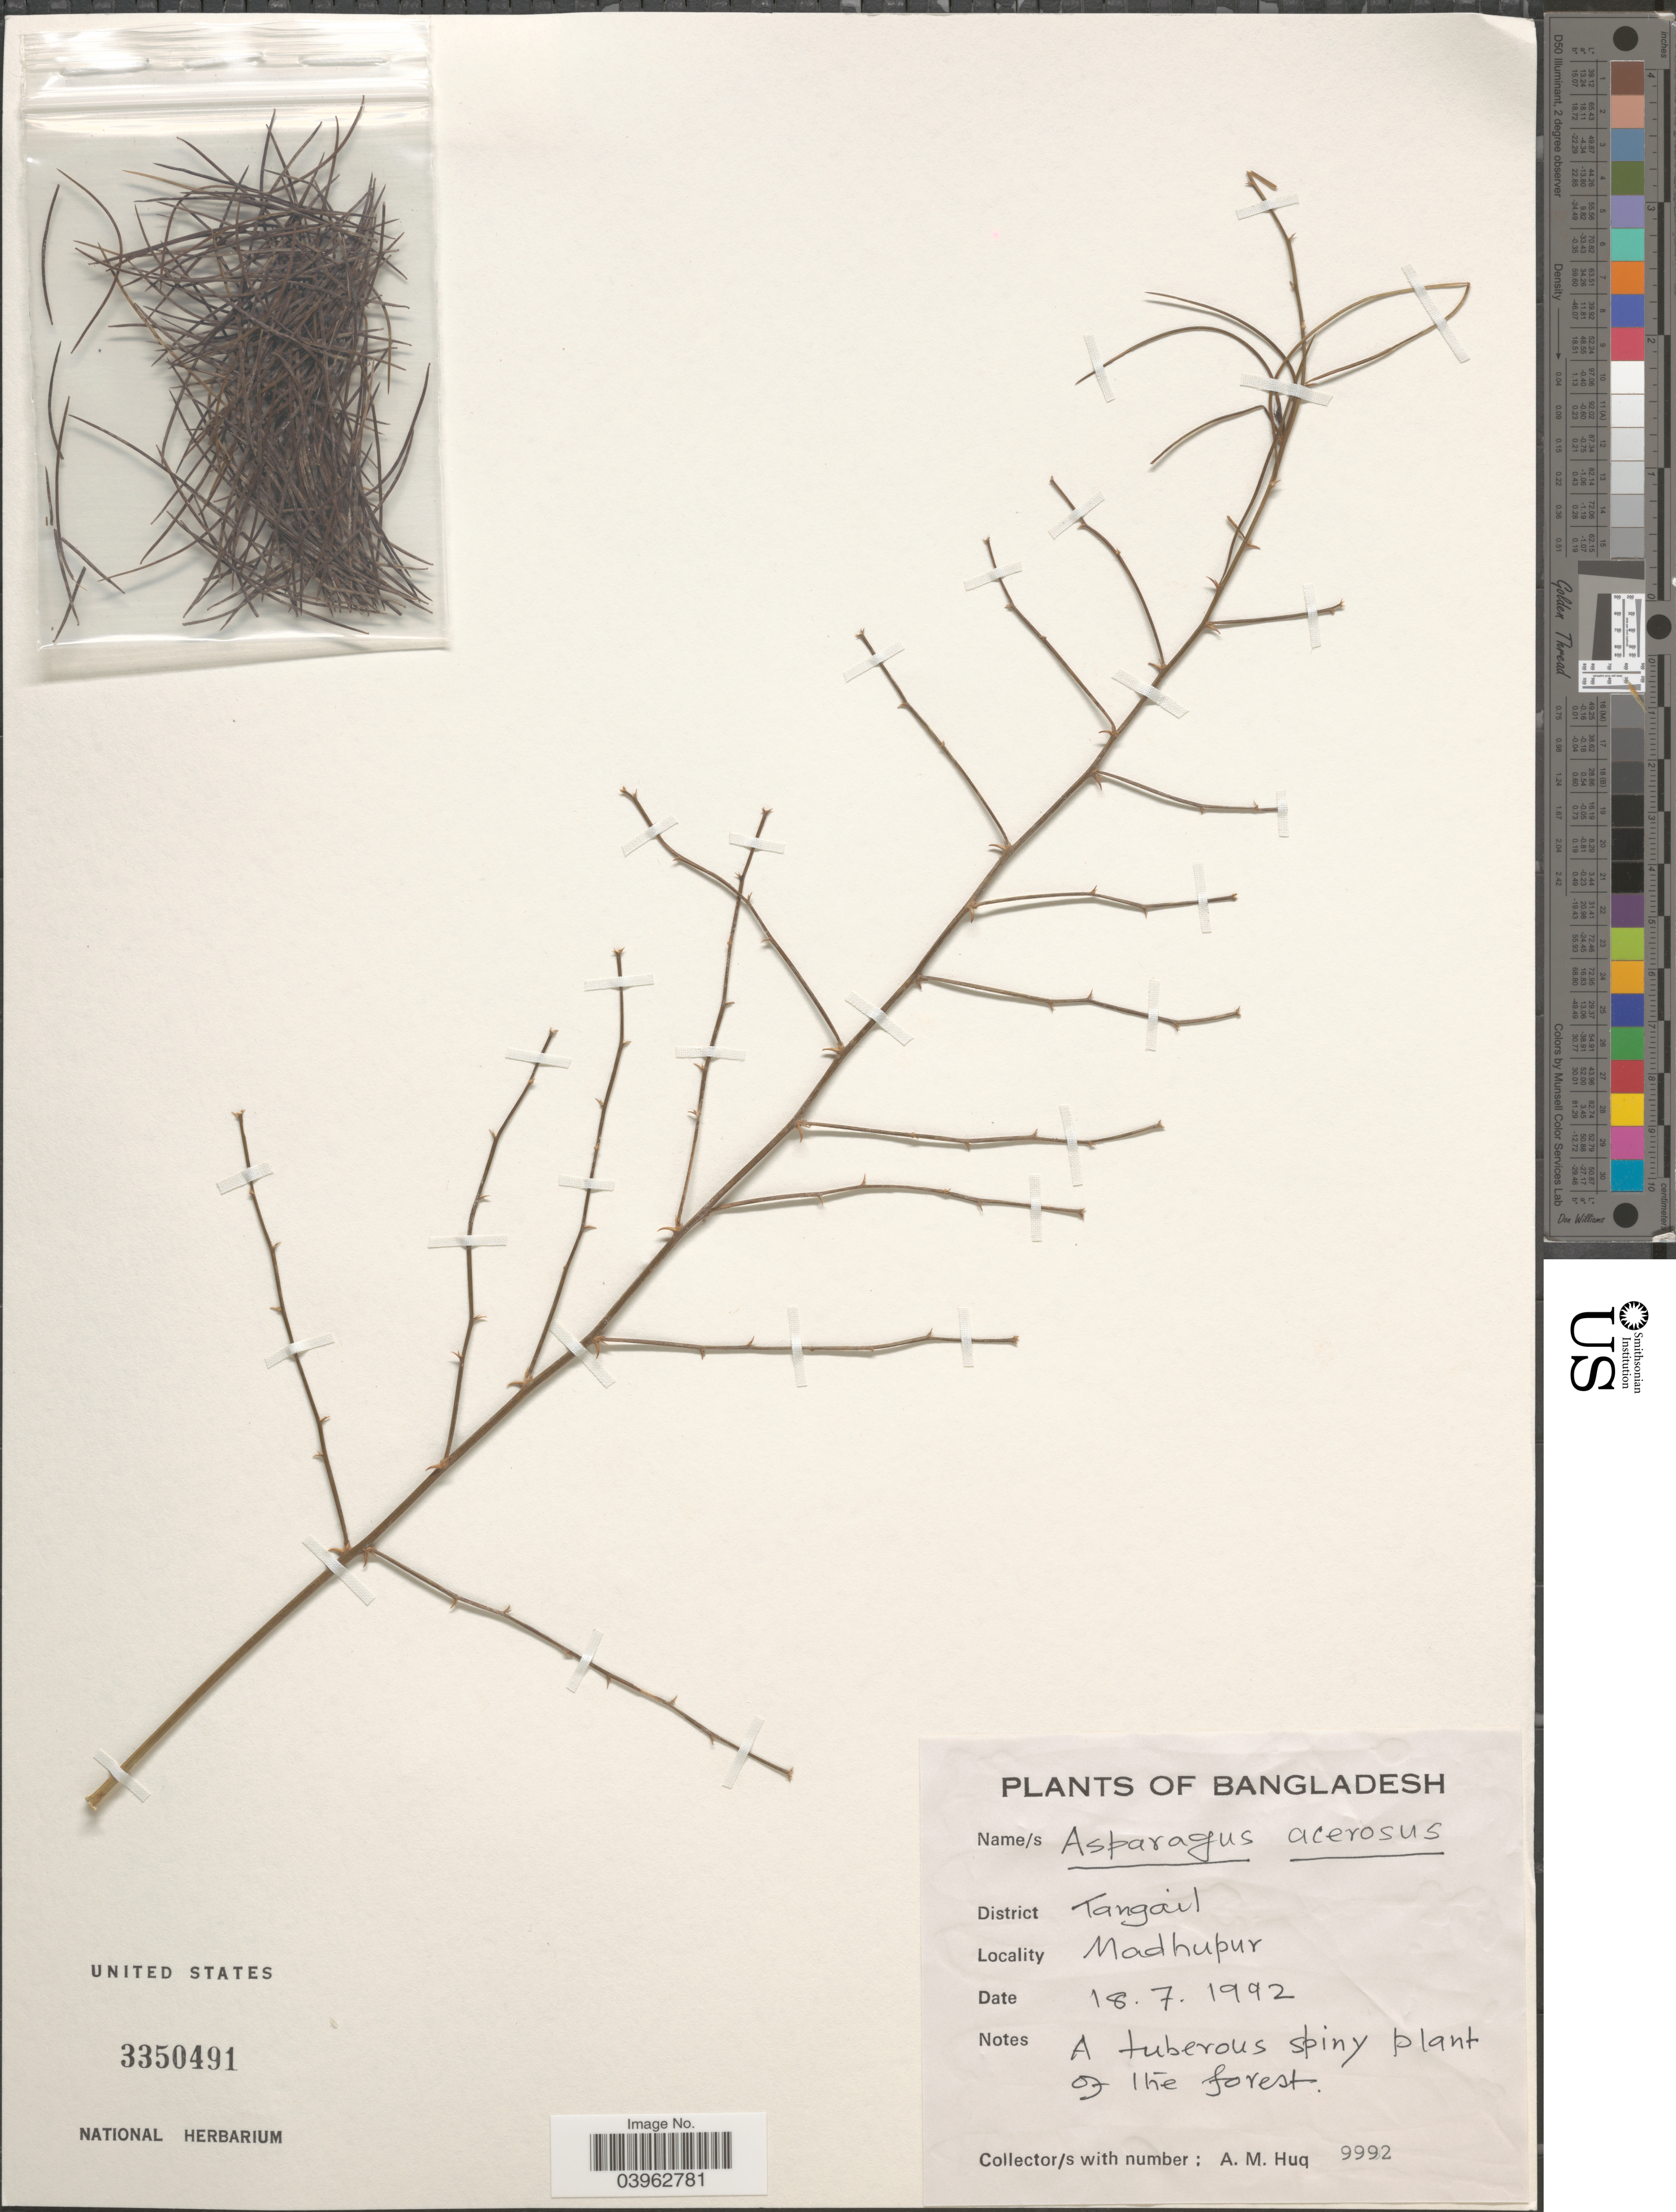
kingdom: Plantae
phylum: Tracheophyta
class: Liliopsida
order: Asparagales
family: Asparagaceae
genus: Asparagus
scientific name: Asparagus acerosus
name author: Thunb. ex Schult. f.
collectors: A. M. Huq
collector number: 9992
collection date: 1992-07-18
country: Bangladesh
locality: District Tangail. Madhupur.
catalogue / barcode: US 3350491